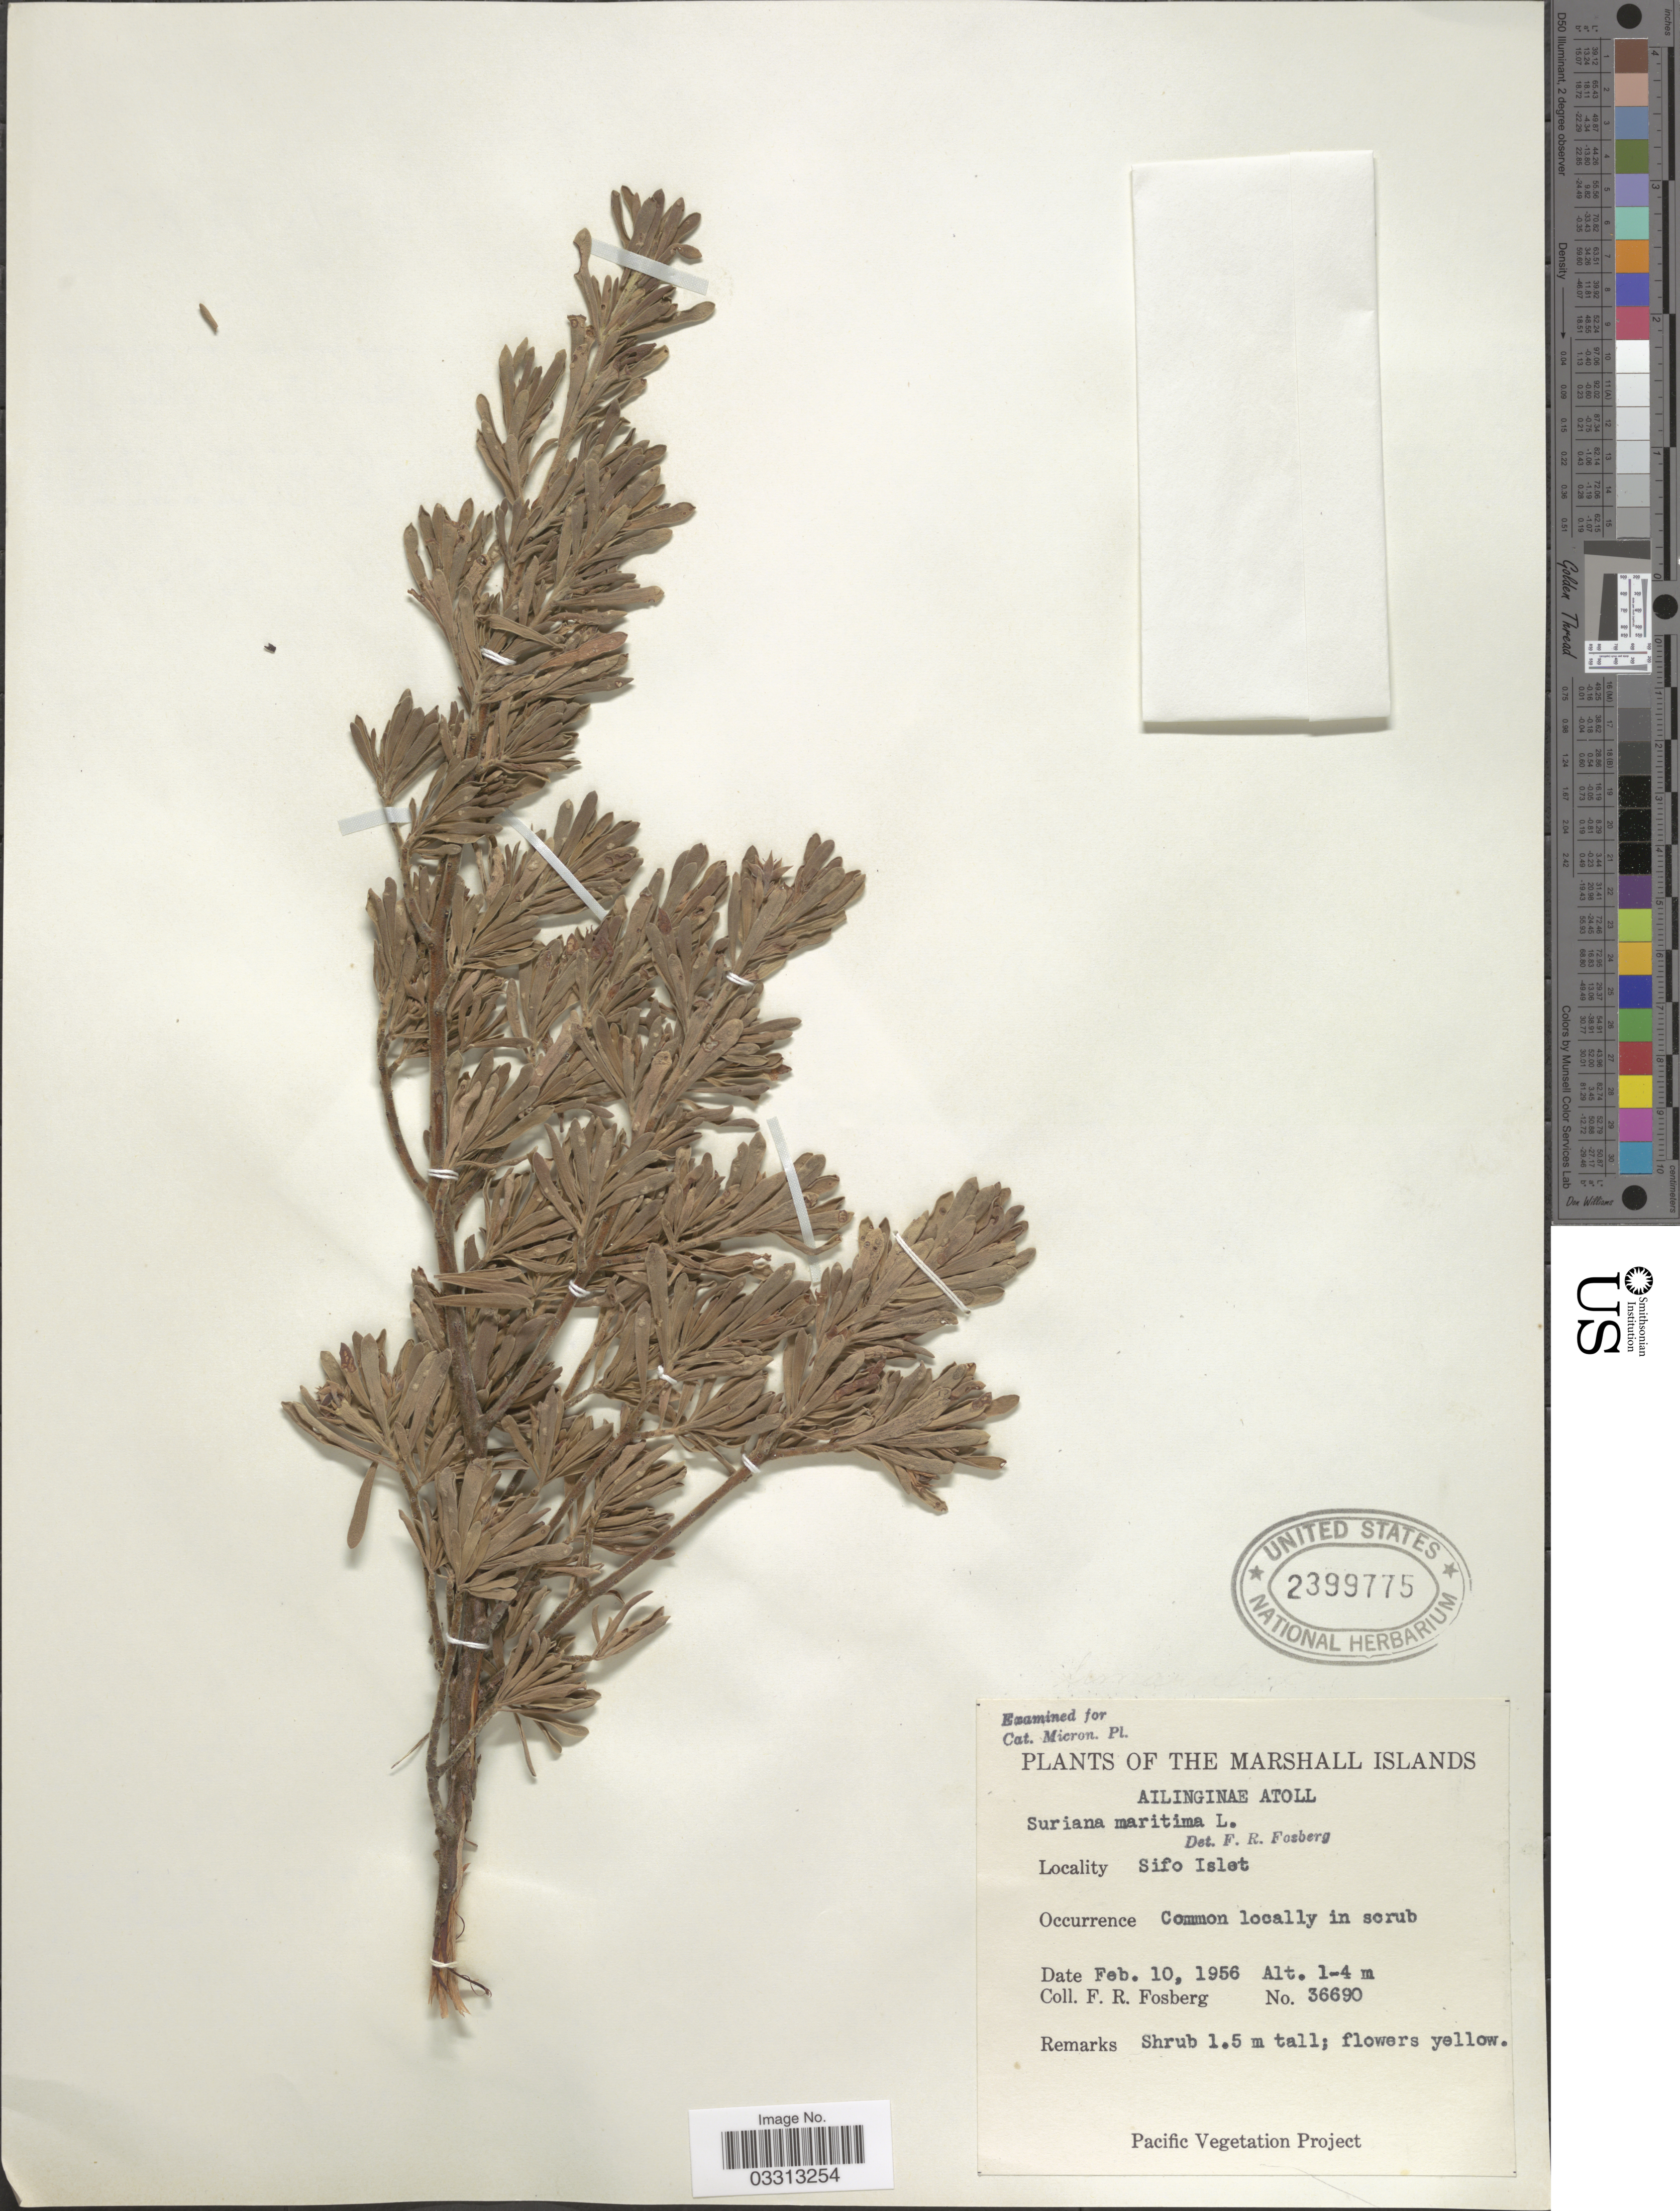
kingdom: Plantae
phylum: Tracheophyta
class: Magnoliopsida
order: Fabales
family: Surianaceae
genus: Suriana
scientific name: Suriana maritima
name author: L.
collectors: F. R. Fosberg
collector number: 36690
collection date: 1956-02-10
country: Marshall Islands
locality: Ailinginae Atoll. Sifo Islet.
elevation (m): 1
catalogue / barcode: US 2399775